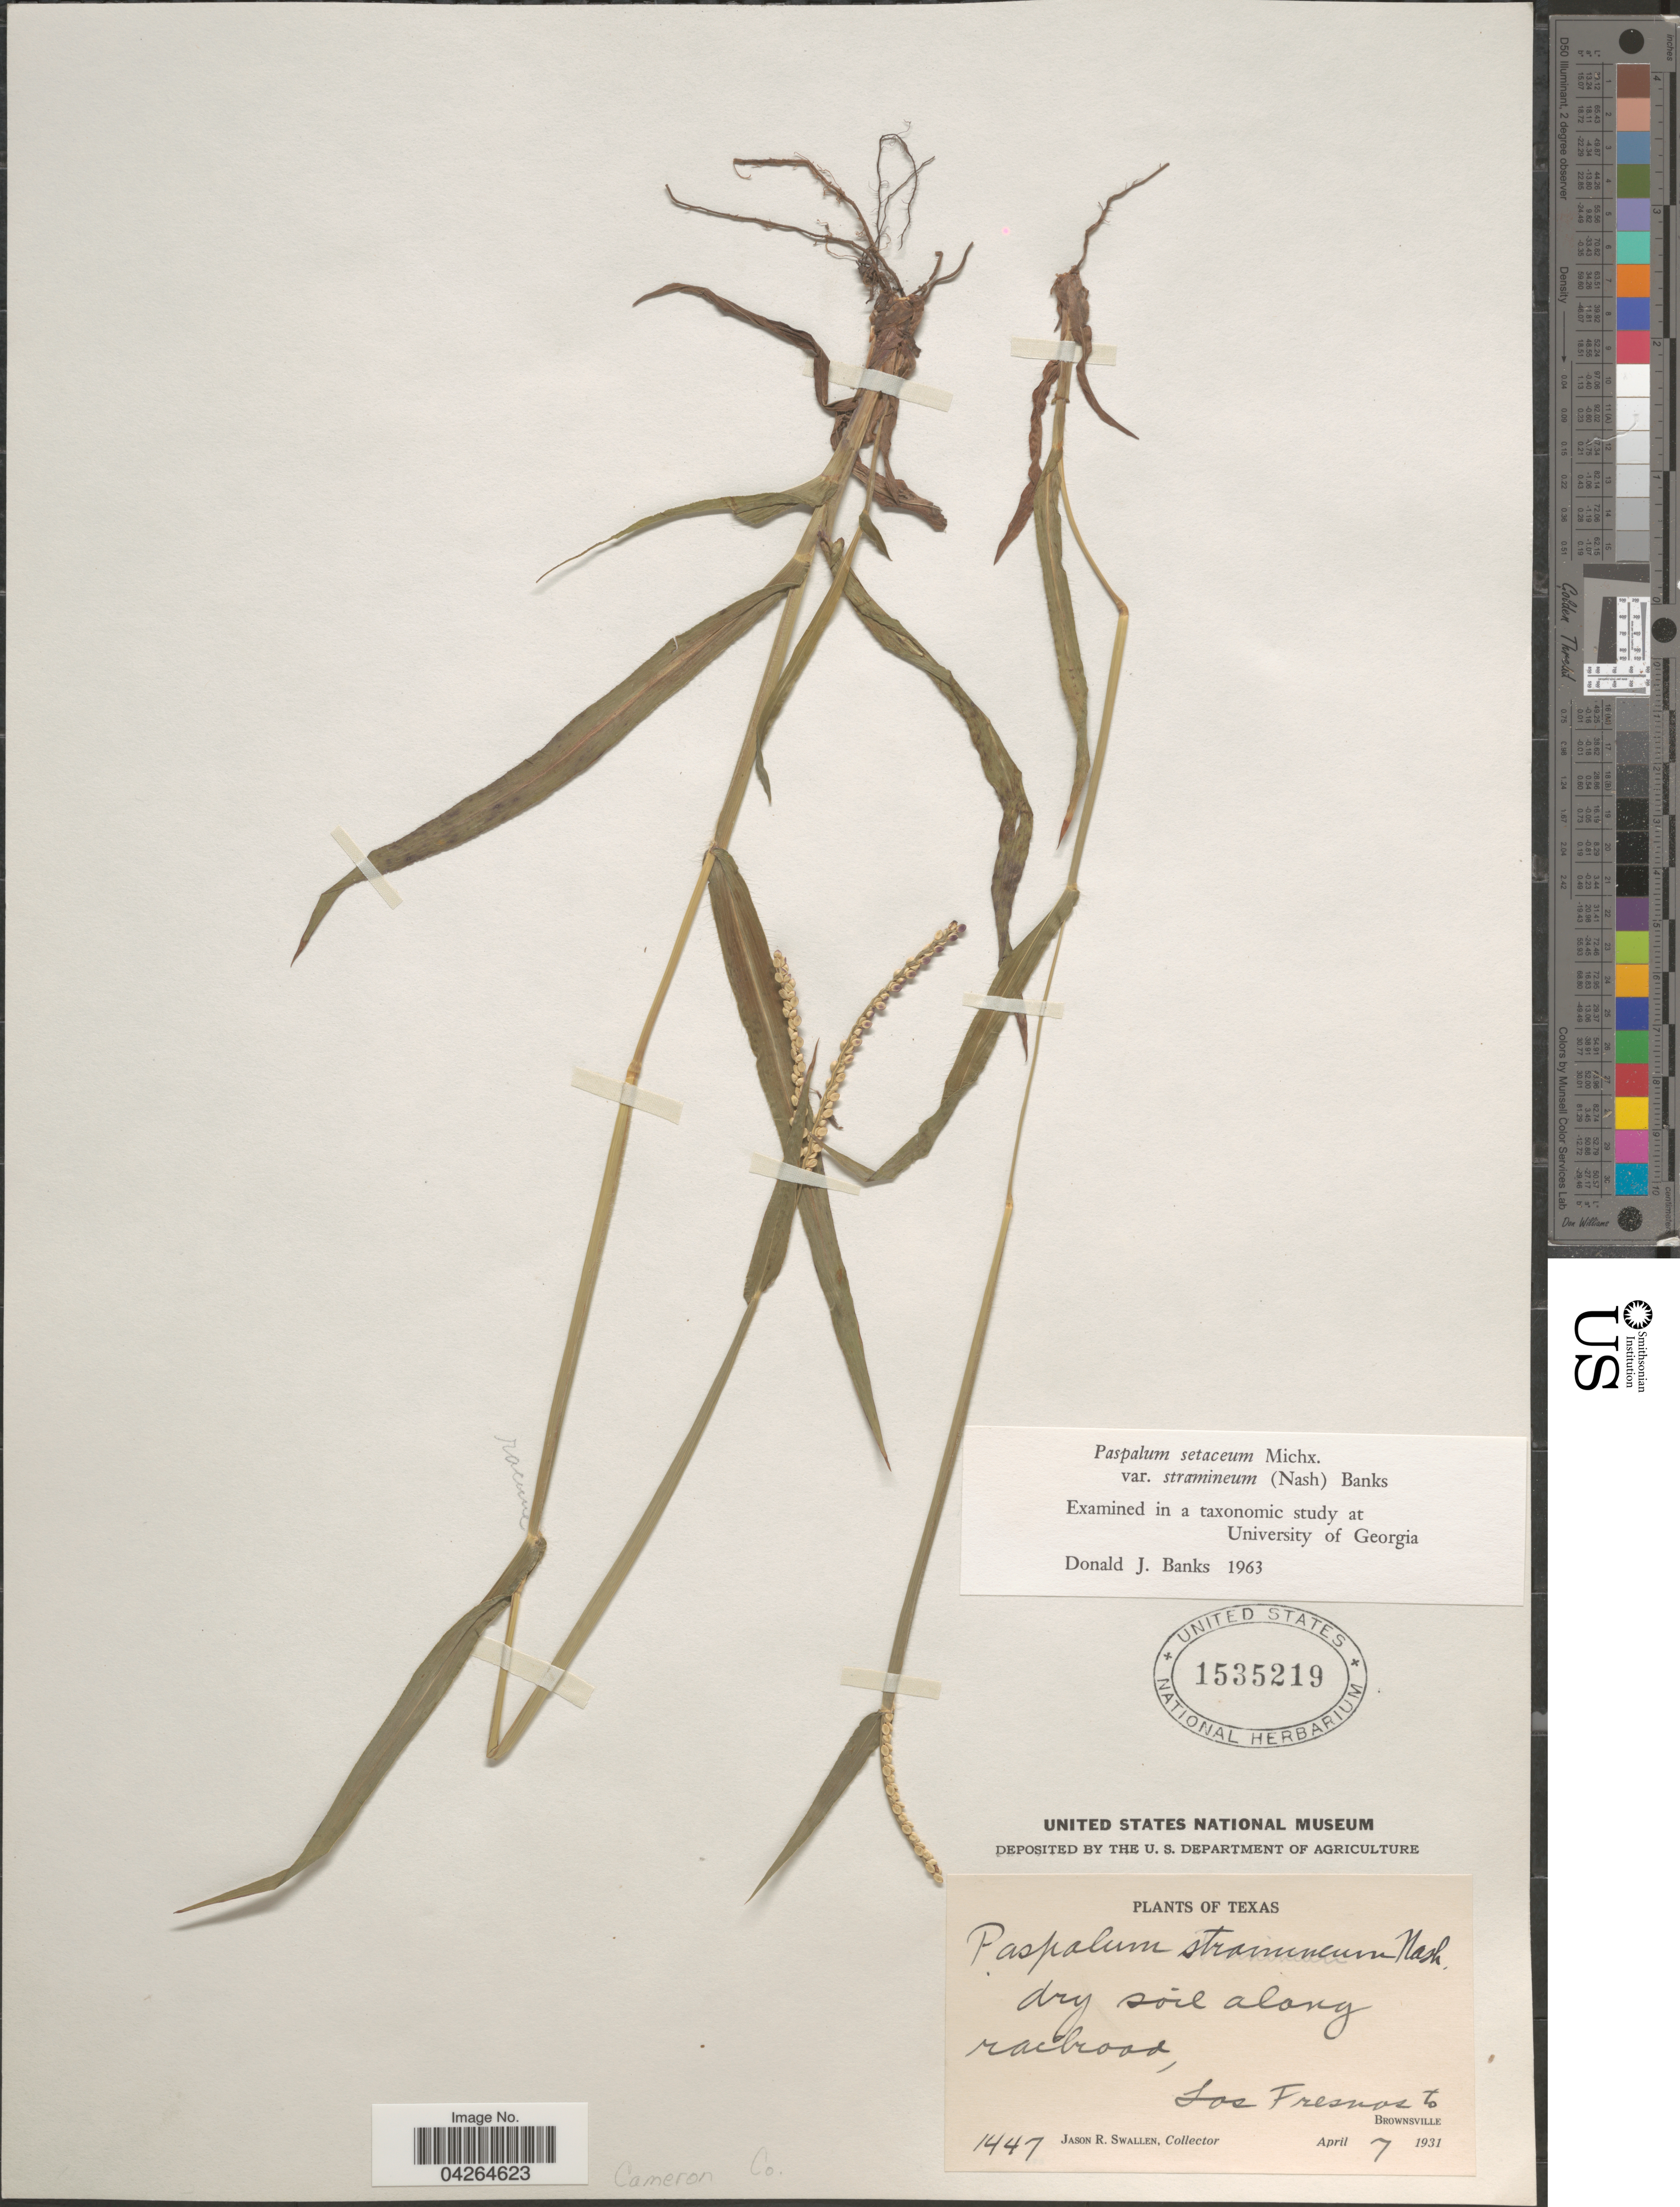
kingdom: Plantae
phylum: Tracheophyta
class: Liliopsida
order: Poales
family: Poaceae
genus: Paspalum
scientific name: Paspalum setaceum var. stramineum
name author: (Nash) D.J. Banks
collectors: J. R. Swallen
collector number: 1447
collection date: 1931-04-07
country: United States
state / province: Texas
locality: Along railroad, Los Fresnos to Brownsville. Cameron Co.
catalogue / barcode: US 1535219